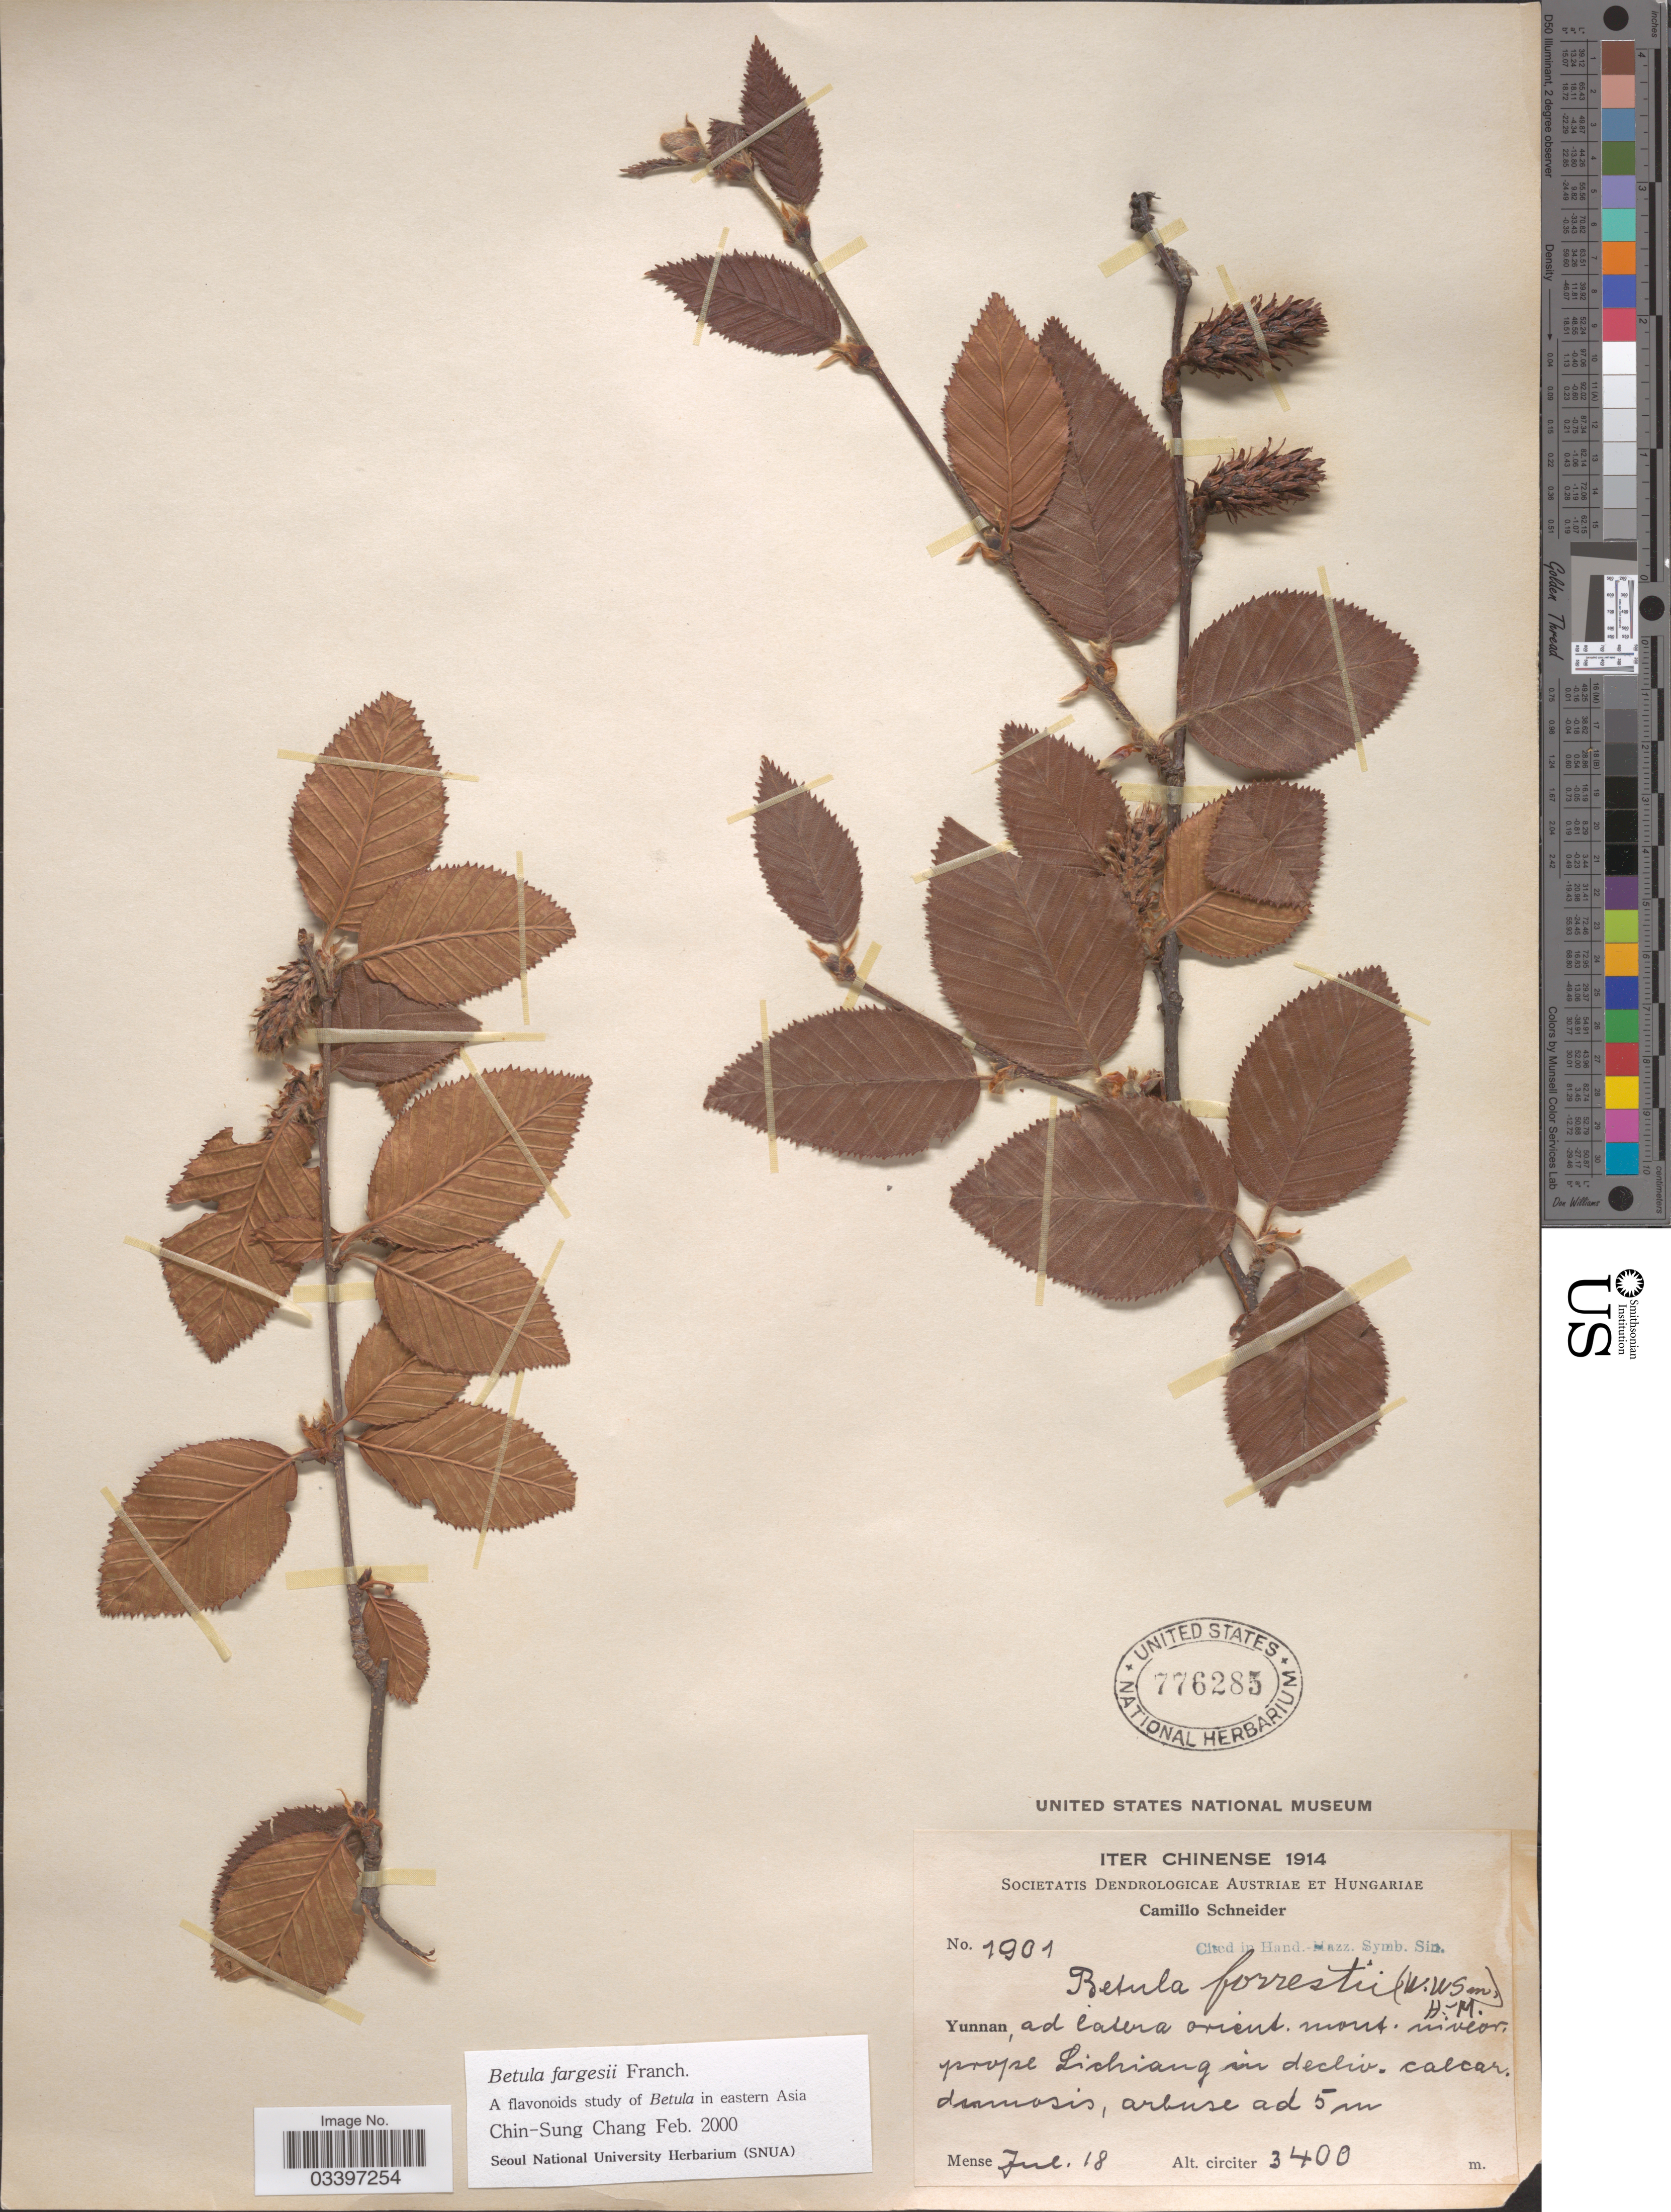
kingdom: Plantae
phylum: Tracheophyta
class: Magnoliopsida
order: Fagales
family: Betulaceae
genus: Betula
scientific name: Betula fargesii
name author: Franch.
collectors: C. K. Schneider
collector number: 1901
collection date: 1914-06-18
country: China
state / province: Yunnan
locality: Ad catera orient. mont. niveor. prope Lichiang in decliv.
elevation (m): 3400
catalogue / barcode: US 776285